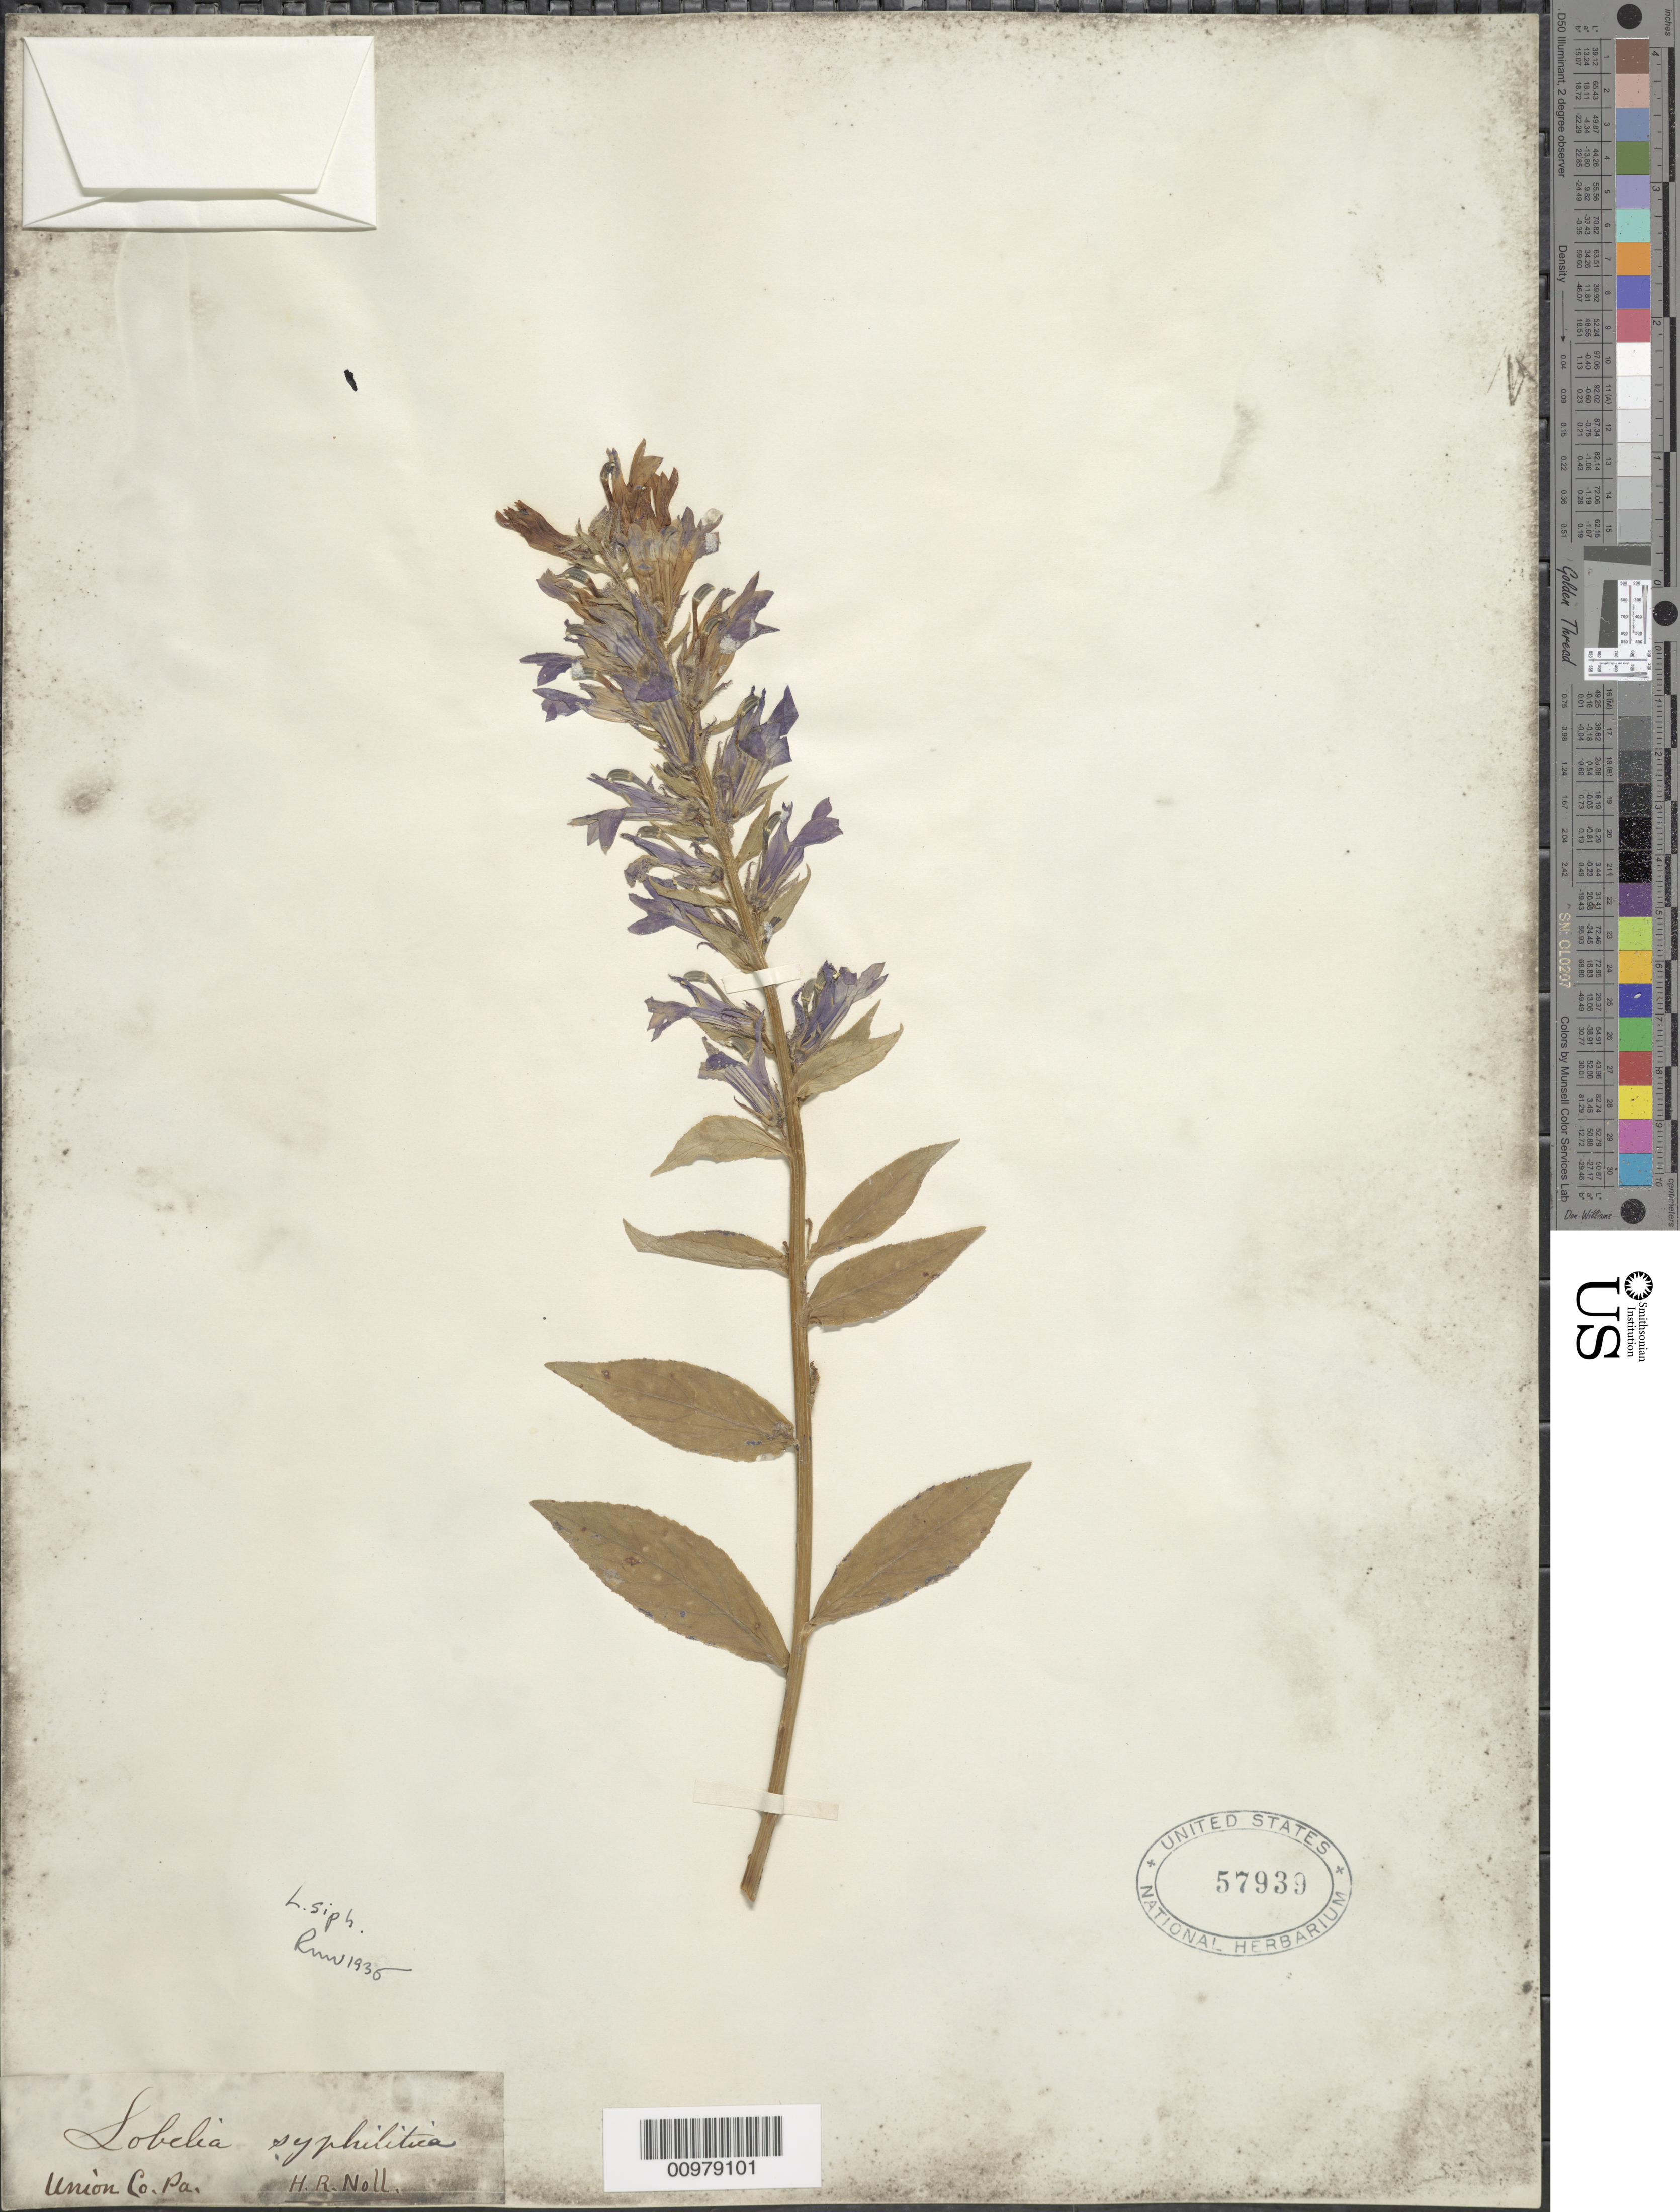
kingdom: Plantae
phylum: Tracheophyta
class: Magnoliopsida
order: Asterales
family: Campanulaceae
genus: Lobelia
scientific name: Lobelia siphilitica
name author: L.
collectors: H. Noll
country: United States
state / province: Pennsylvania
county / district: Union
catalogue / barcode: US 57939